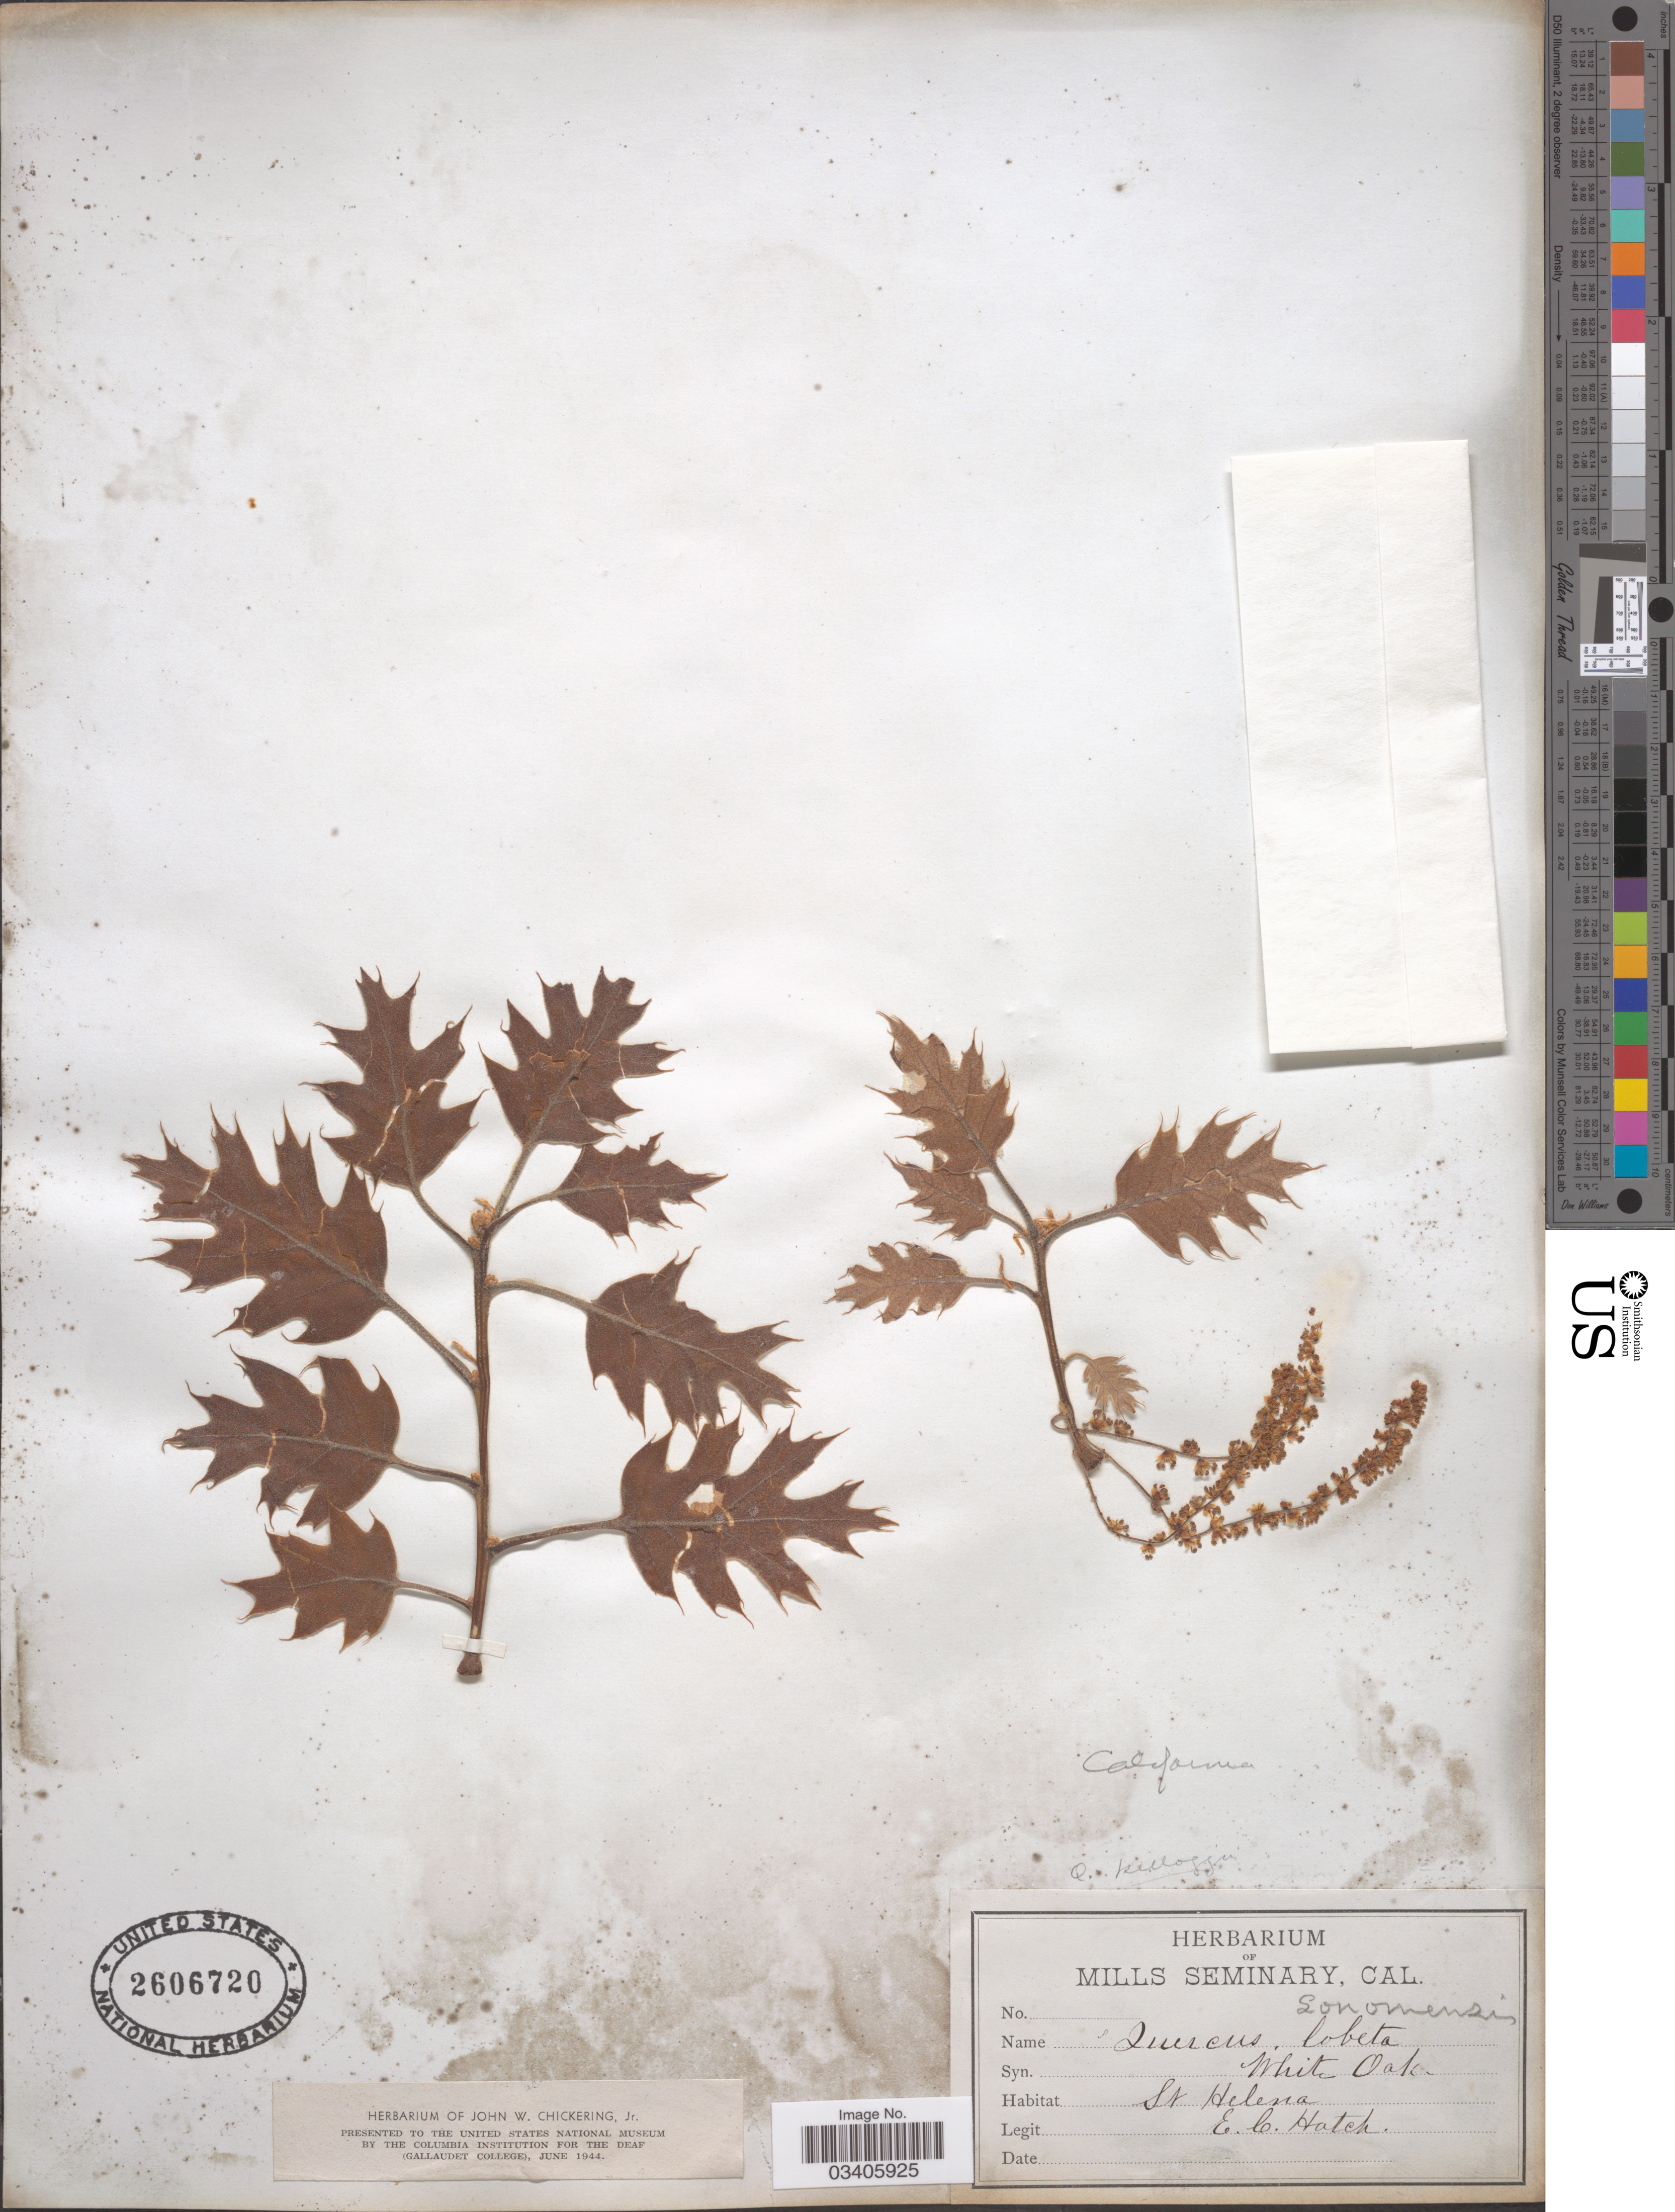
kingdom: Plantae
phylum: Tracheophyta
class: Magnoliopsida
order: Fagales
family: Fagaceae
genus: Quercus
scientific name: Quercus kelloggii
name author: Newb.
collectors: E. Hatch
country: United States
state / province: California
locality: St. Helena.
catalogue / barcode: US 2606720